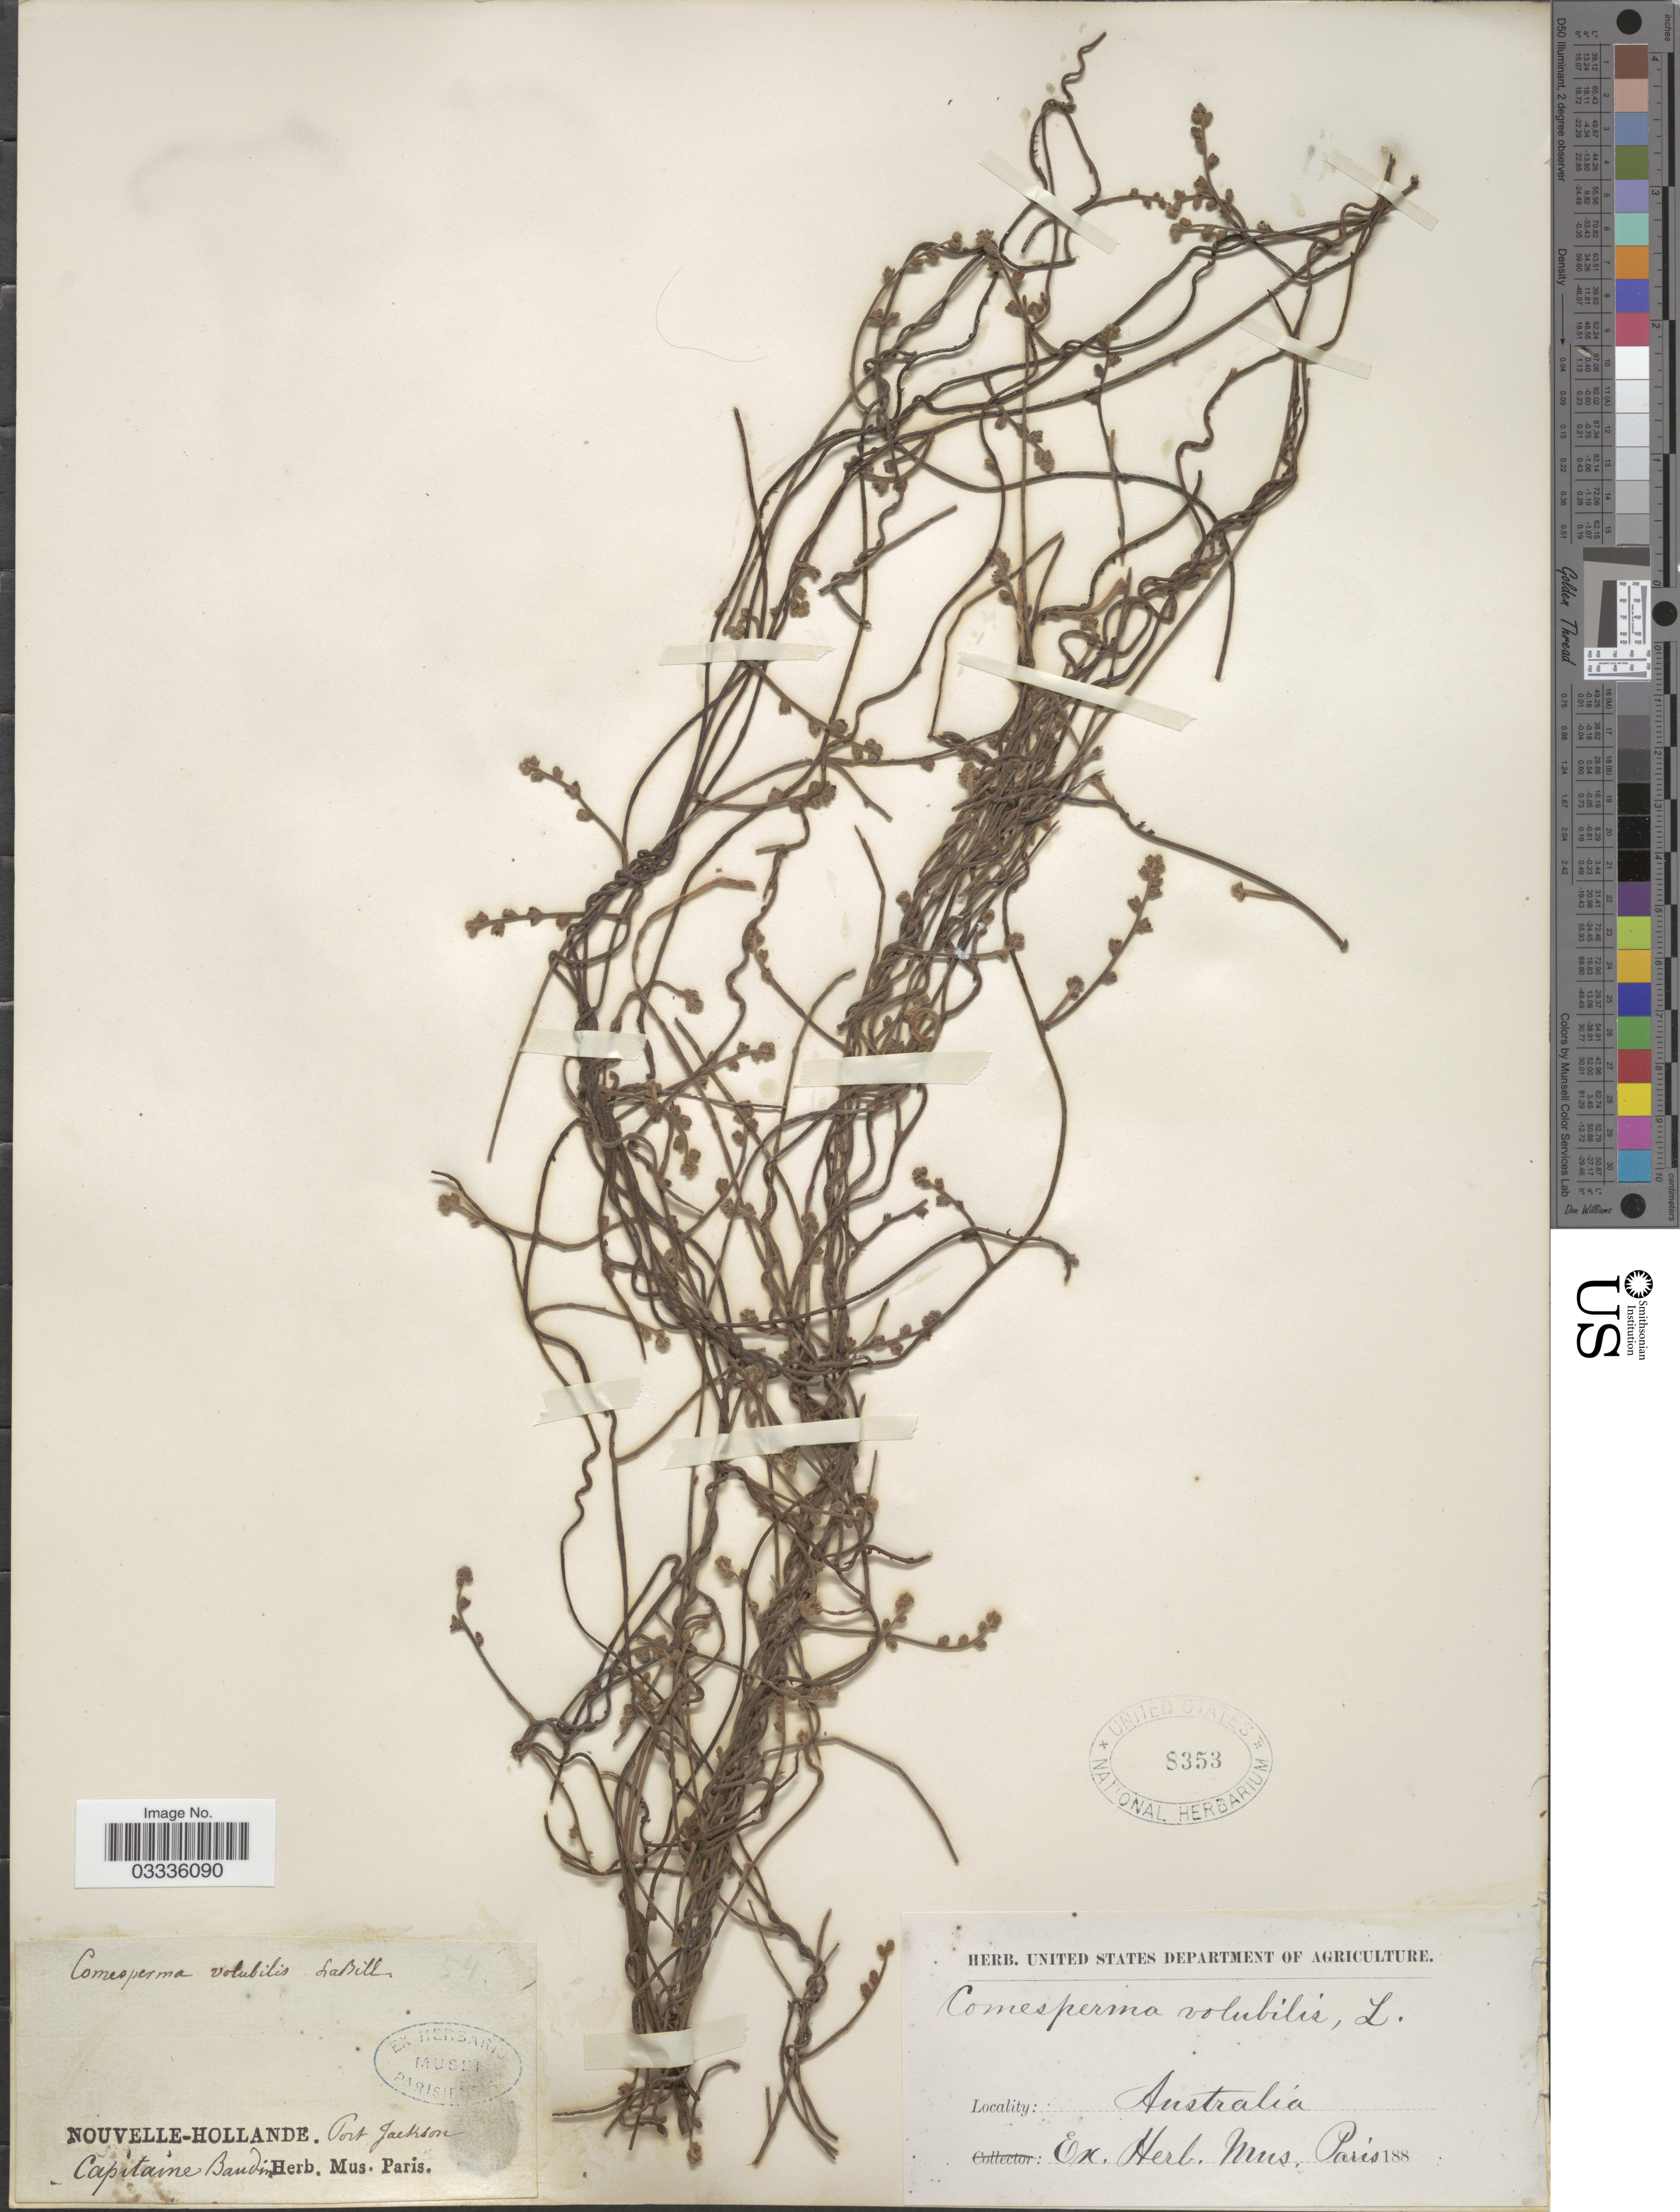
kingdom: Plantae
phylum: Tracheophyta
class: Magnoliopsida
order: Fabales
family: Polygalaceae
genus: Comesperma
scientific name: Comesperma volubile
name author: Labill.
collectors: T. Baudin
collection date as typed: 188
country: Australia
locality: Nouvelle-Hollande. Port Jackson.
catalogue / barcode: US 8353